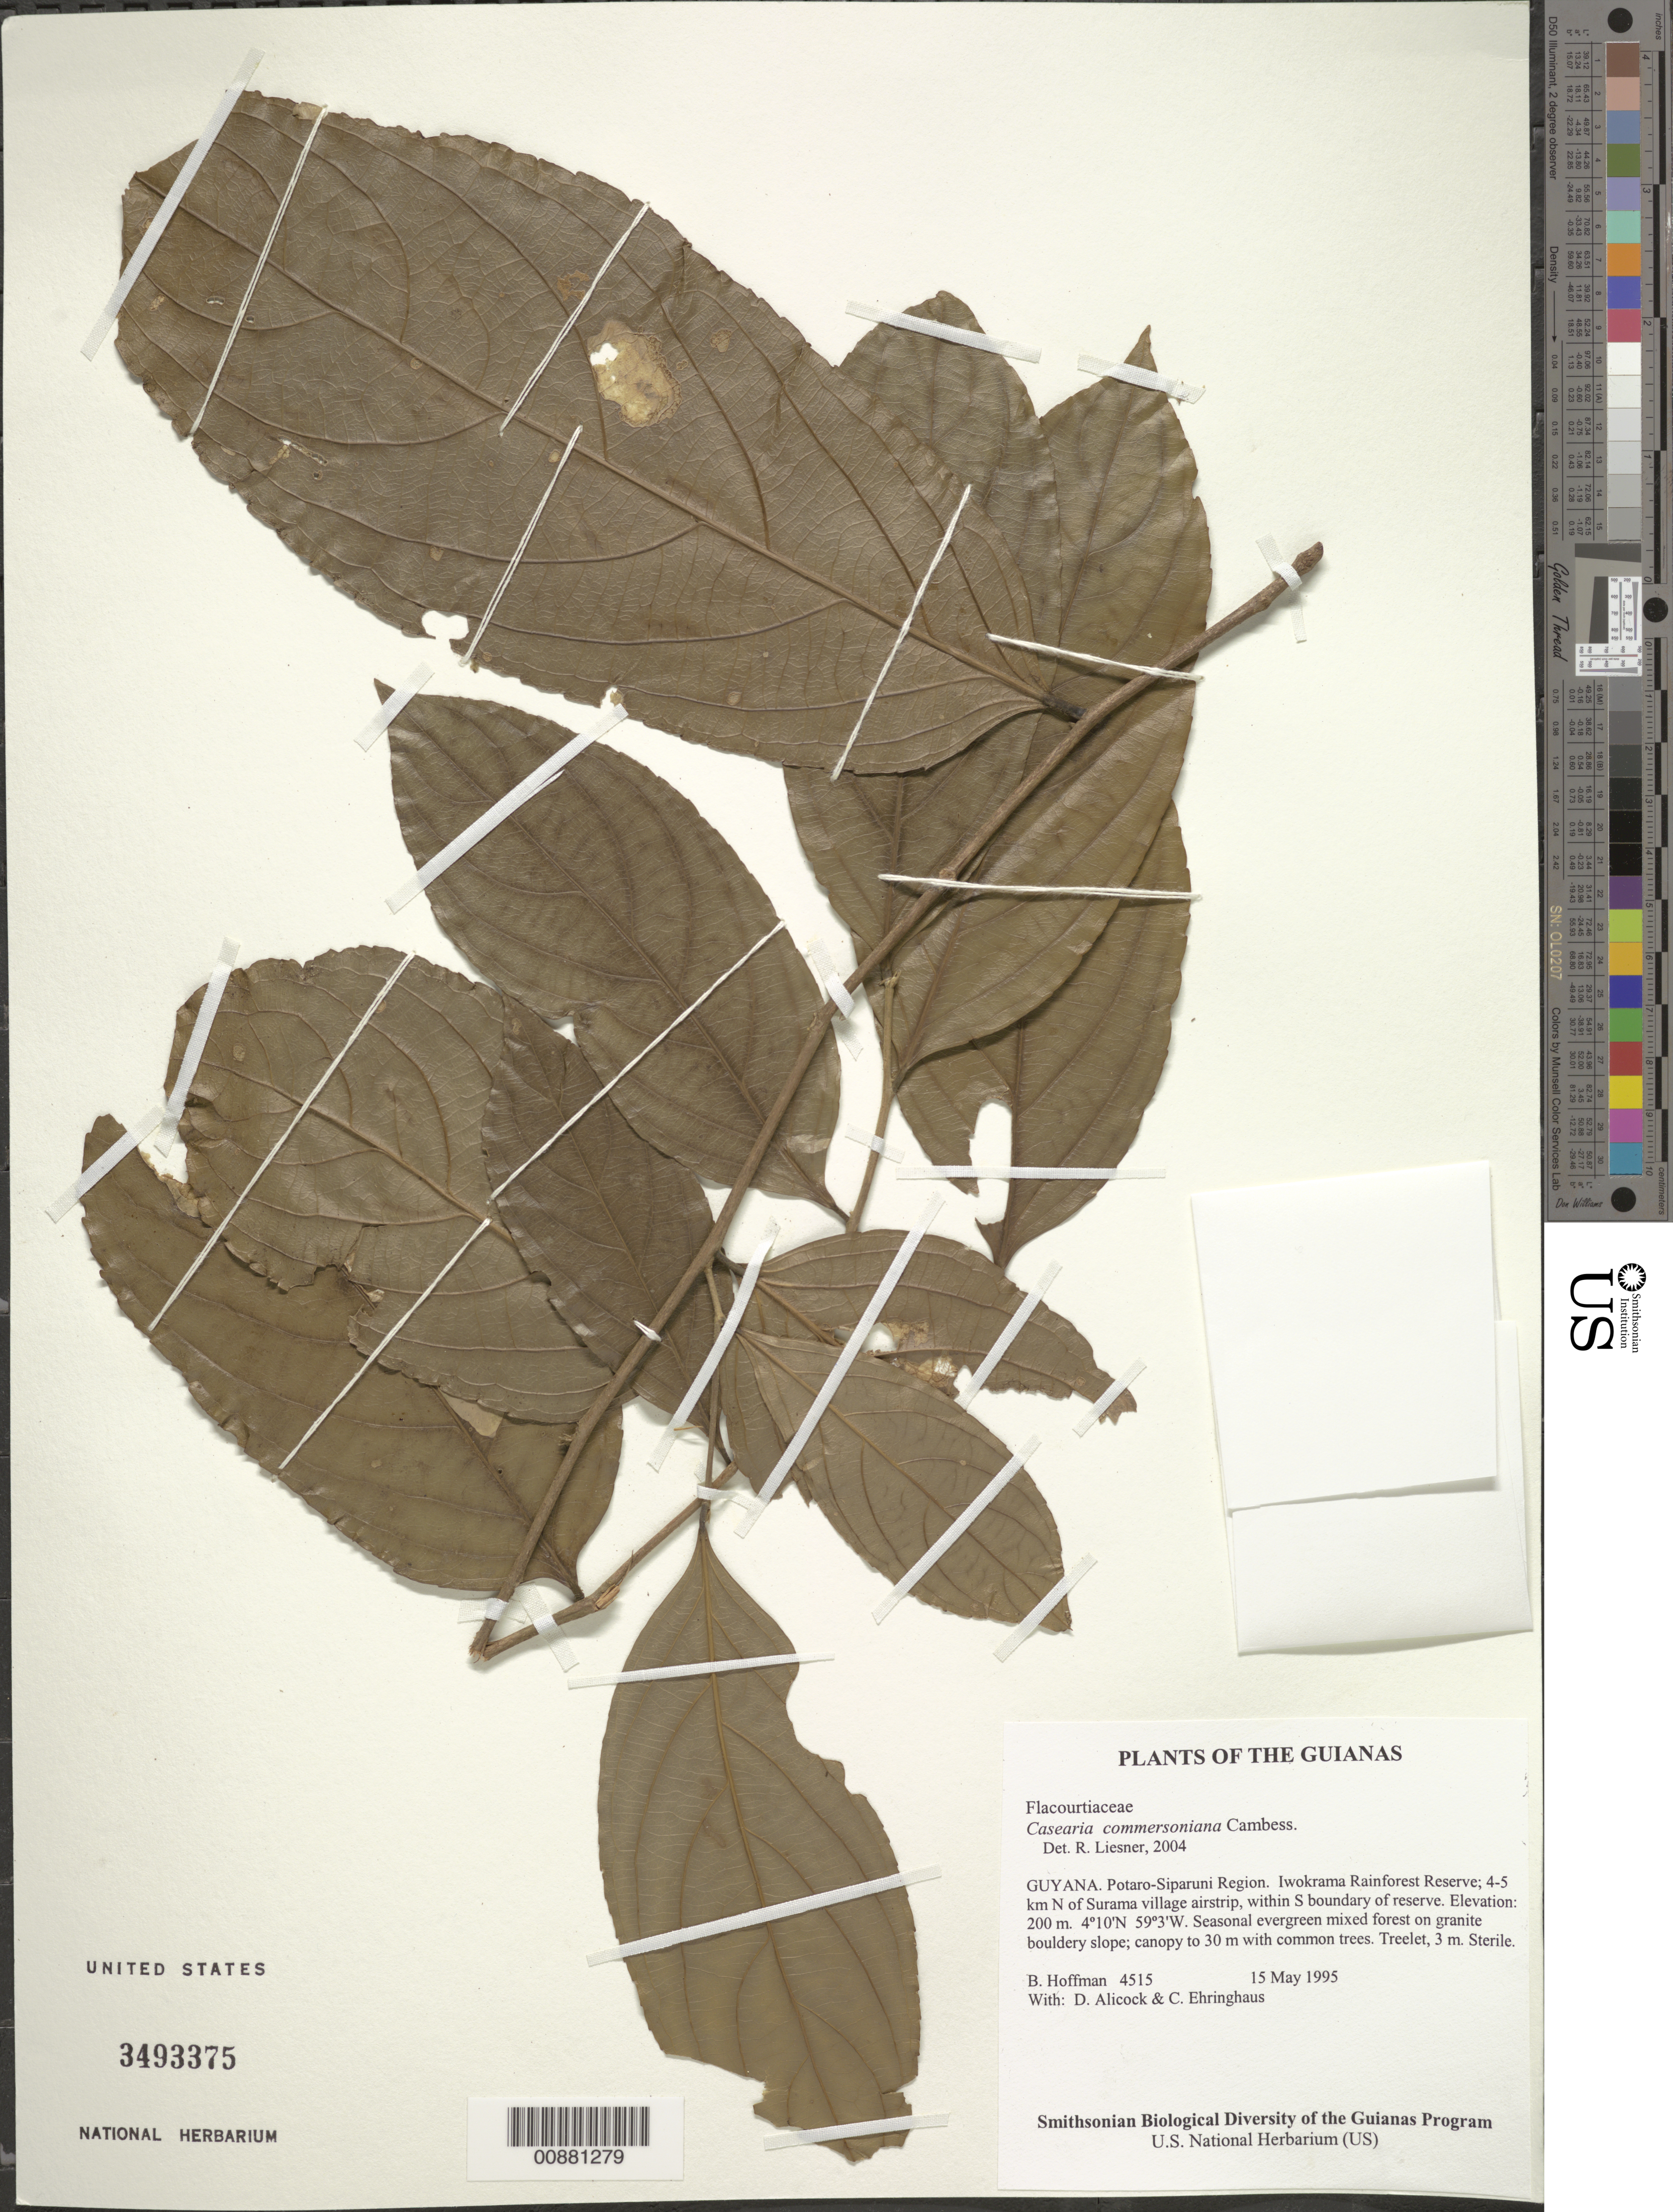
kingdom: Plantae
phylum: Tracheophyta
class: Magnoliopsida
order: Malpighiales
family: Salicaceae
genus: Piparea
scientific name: Piparea dentata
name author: Aubl.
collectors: B. Hoffman, D. Allicock & C. Ehringhaus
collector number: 4515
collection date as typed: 15 May 1995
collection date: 1995-05-15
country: Guyana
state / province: Potaro-Siparuni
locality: Iwokrama Rainforest Reserve; 4-5 km N of Surama village airstrip, within S boundary of reserve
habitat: Seasonal evergreen mixed forest on granite bouldery slope; canopy to 30 m with common trees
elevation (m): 200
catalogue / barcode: US 3493375